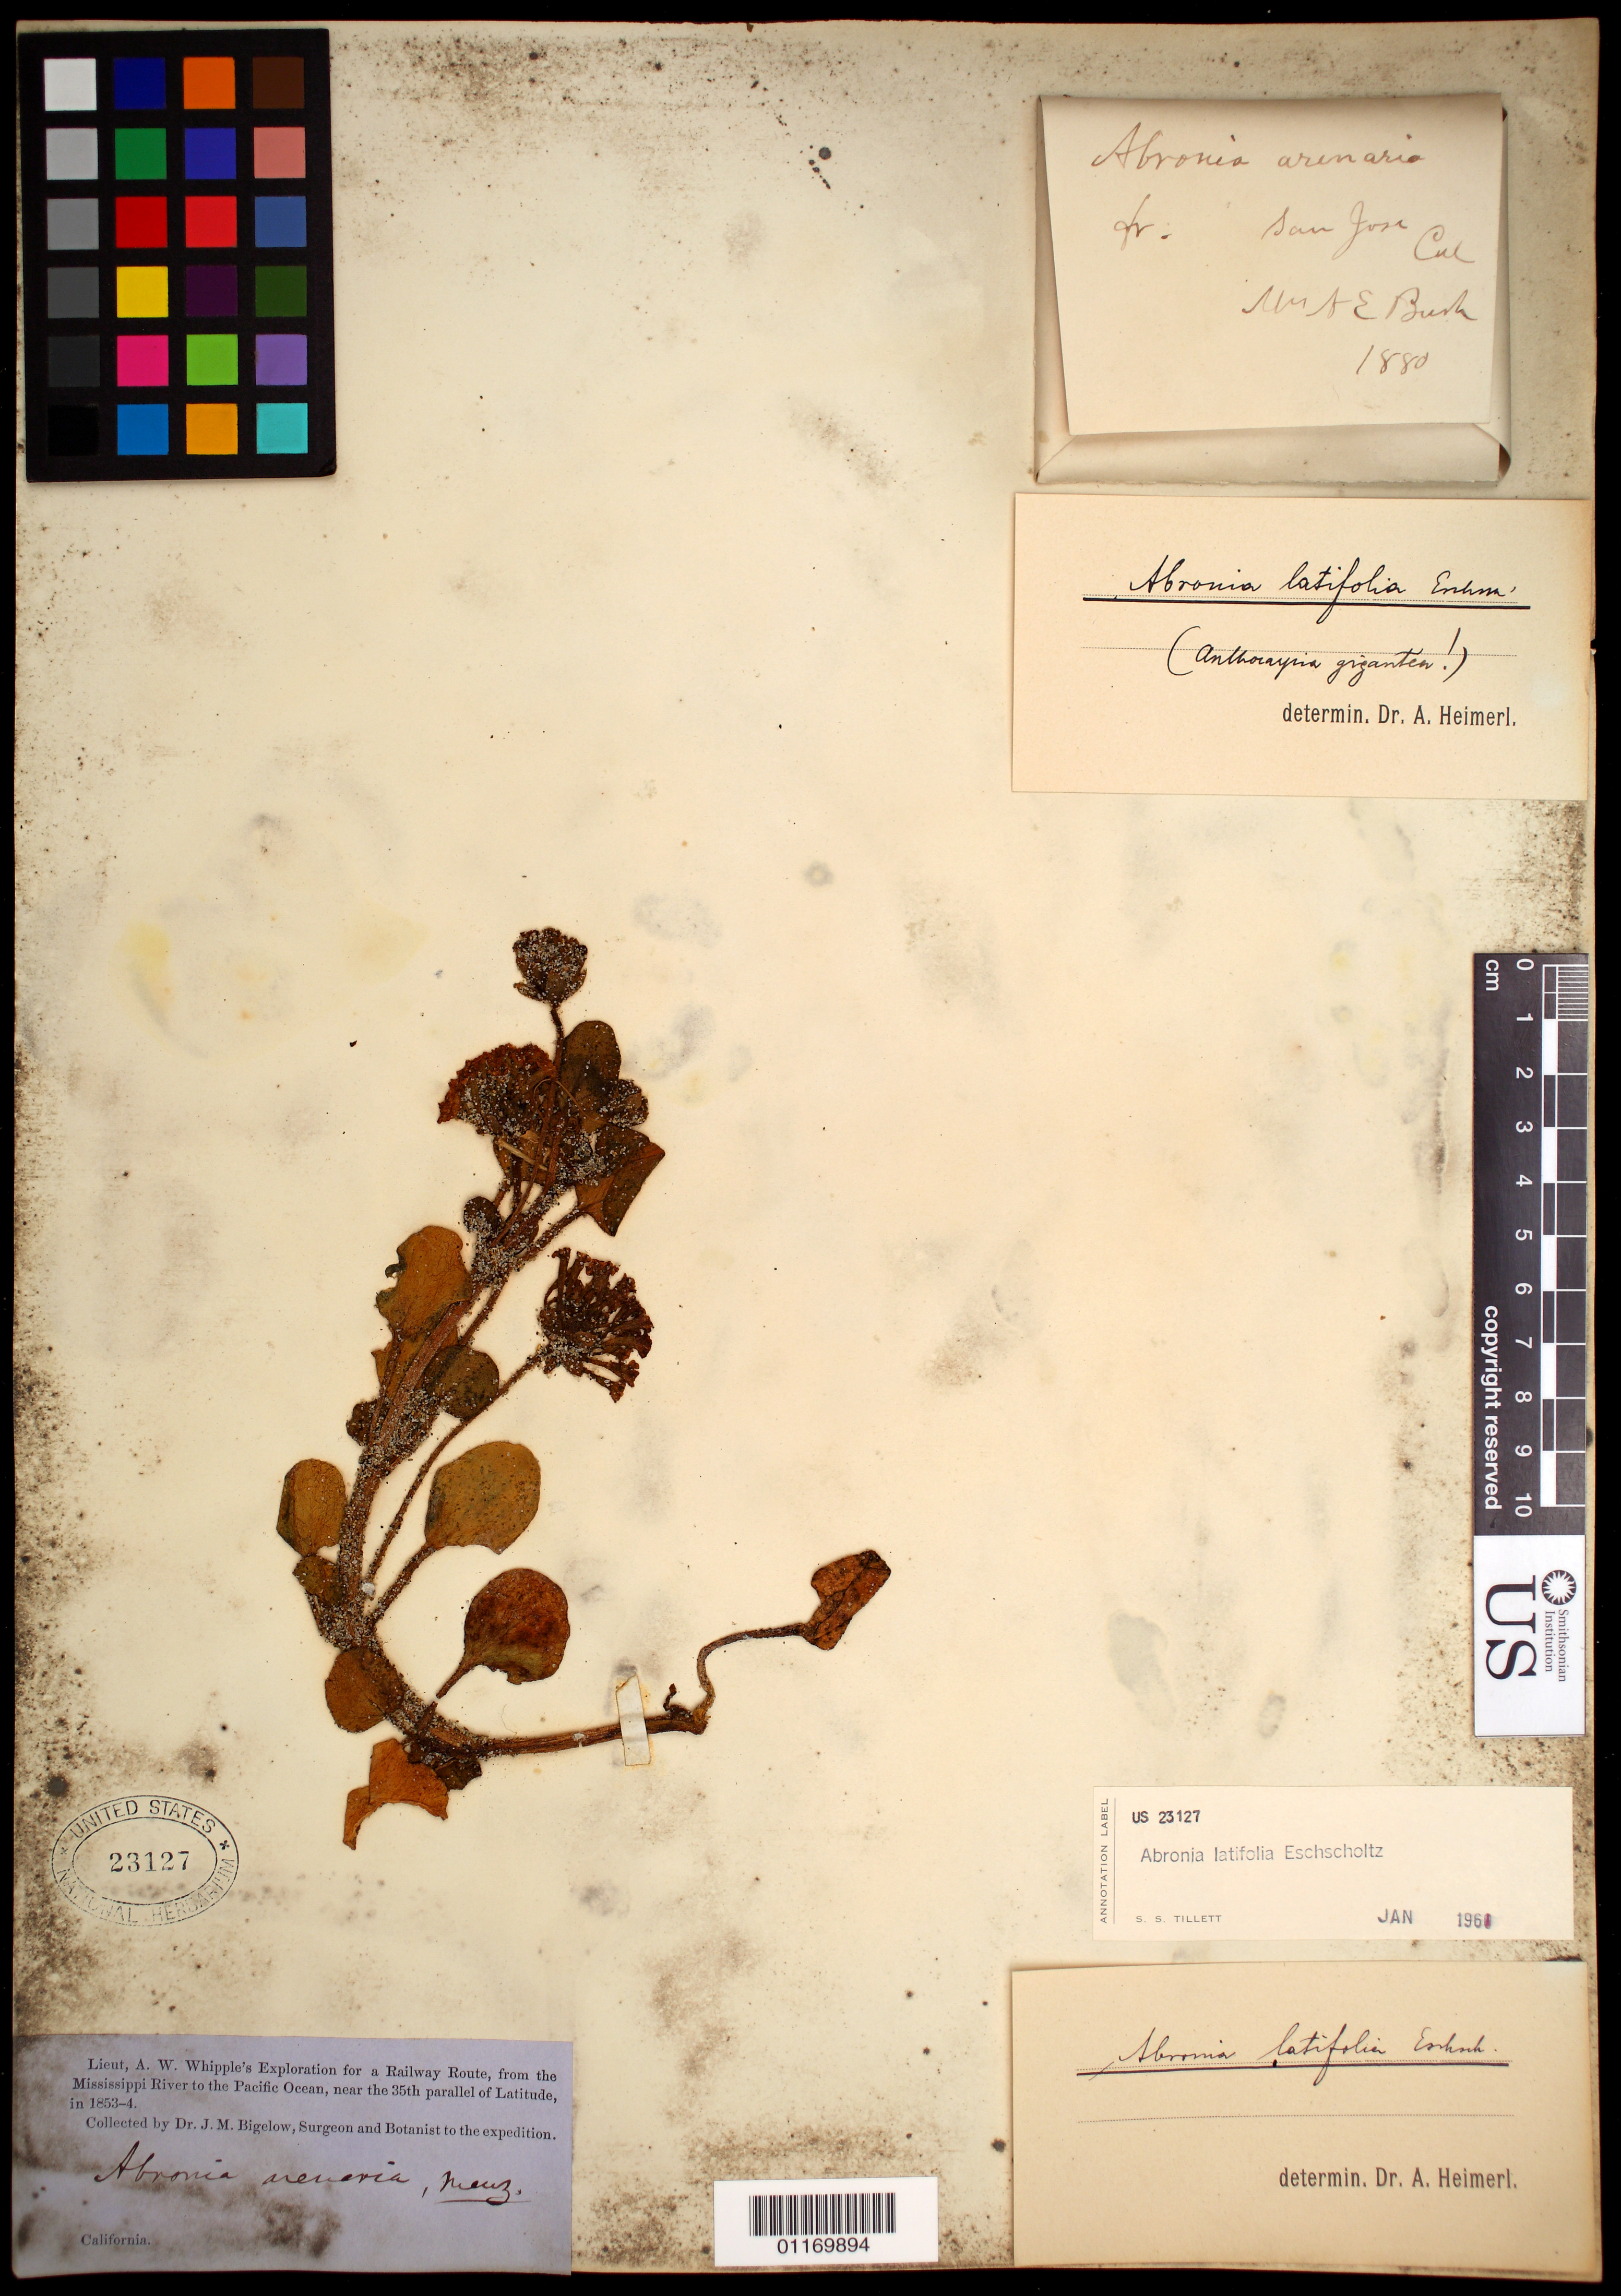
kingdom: Plantae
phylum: Tracheophyta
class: Magnoliopsida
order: Caryophyllales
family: Nyctaginaceae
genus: Abronia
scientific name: Abronia latifolia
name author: Eschsch.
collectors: J. M. Bigelow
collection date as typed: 1853 to -- --- 1854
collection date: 1853/1854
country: United States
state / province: California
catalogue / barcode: US 23127